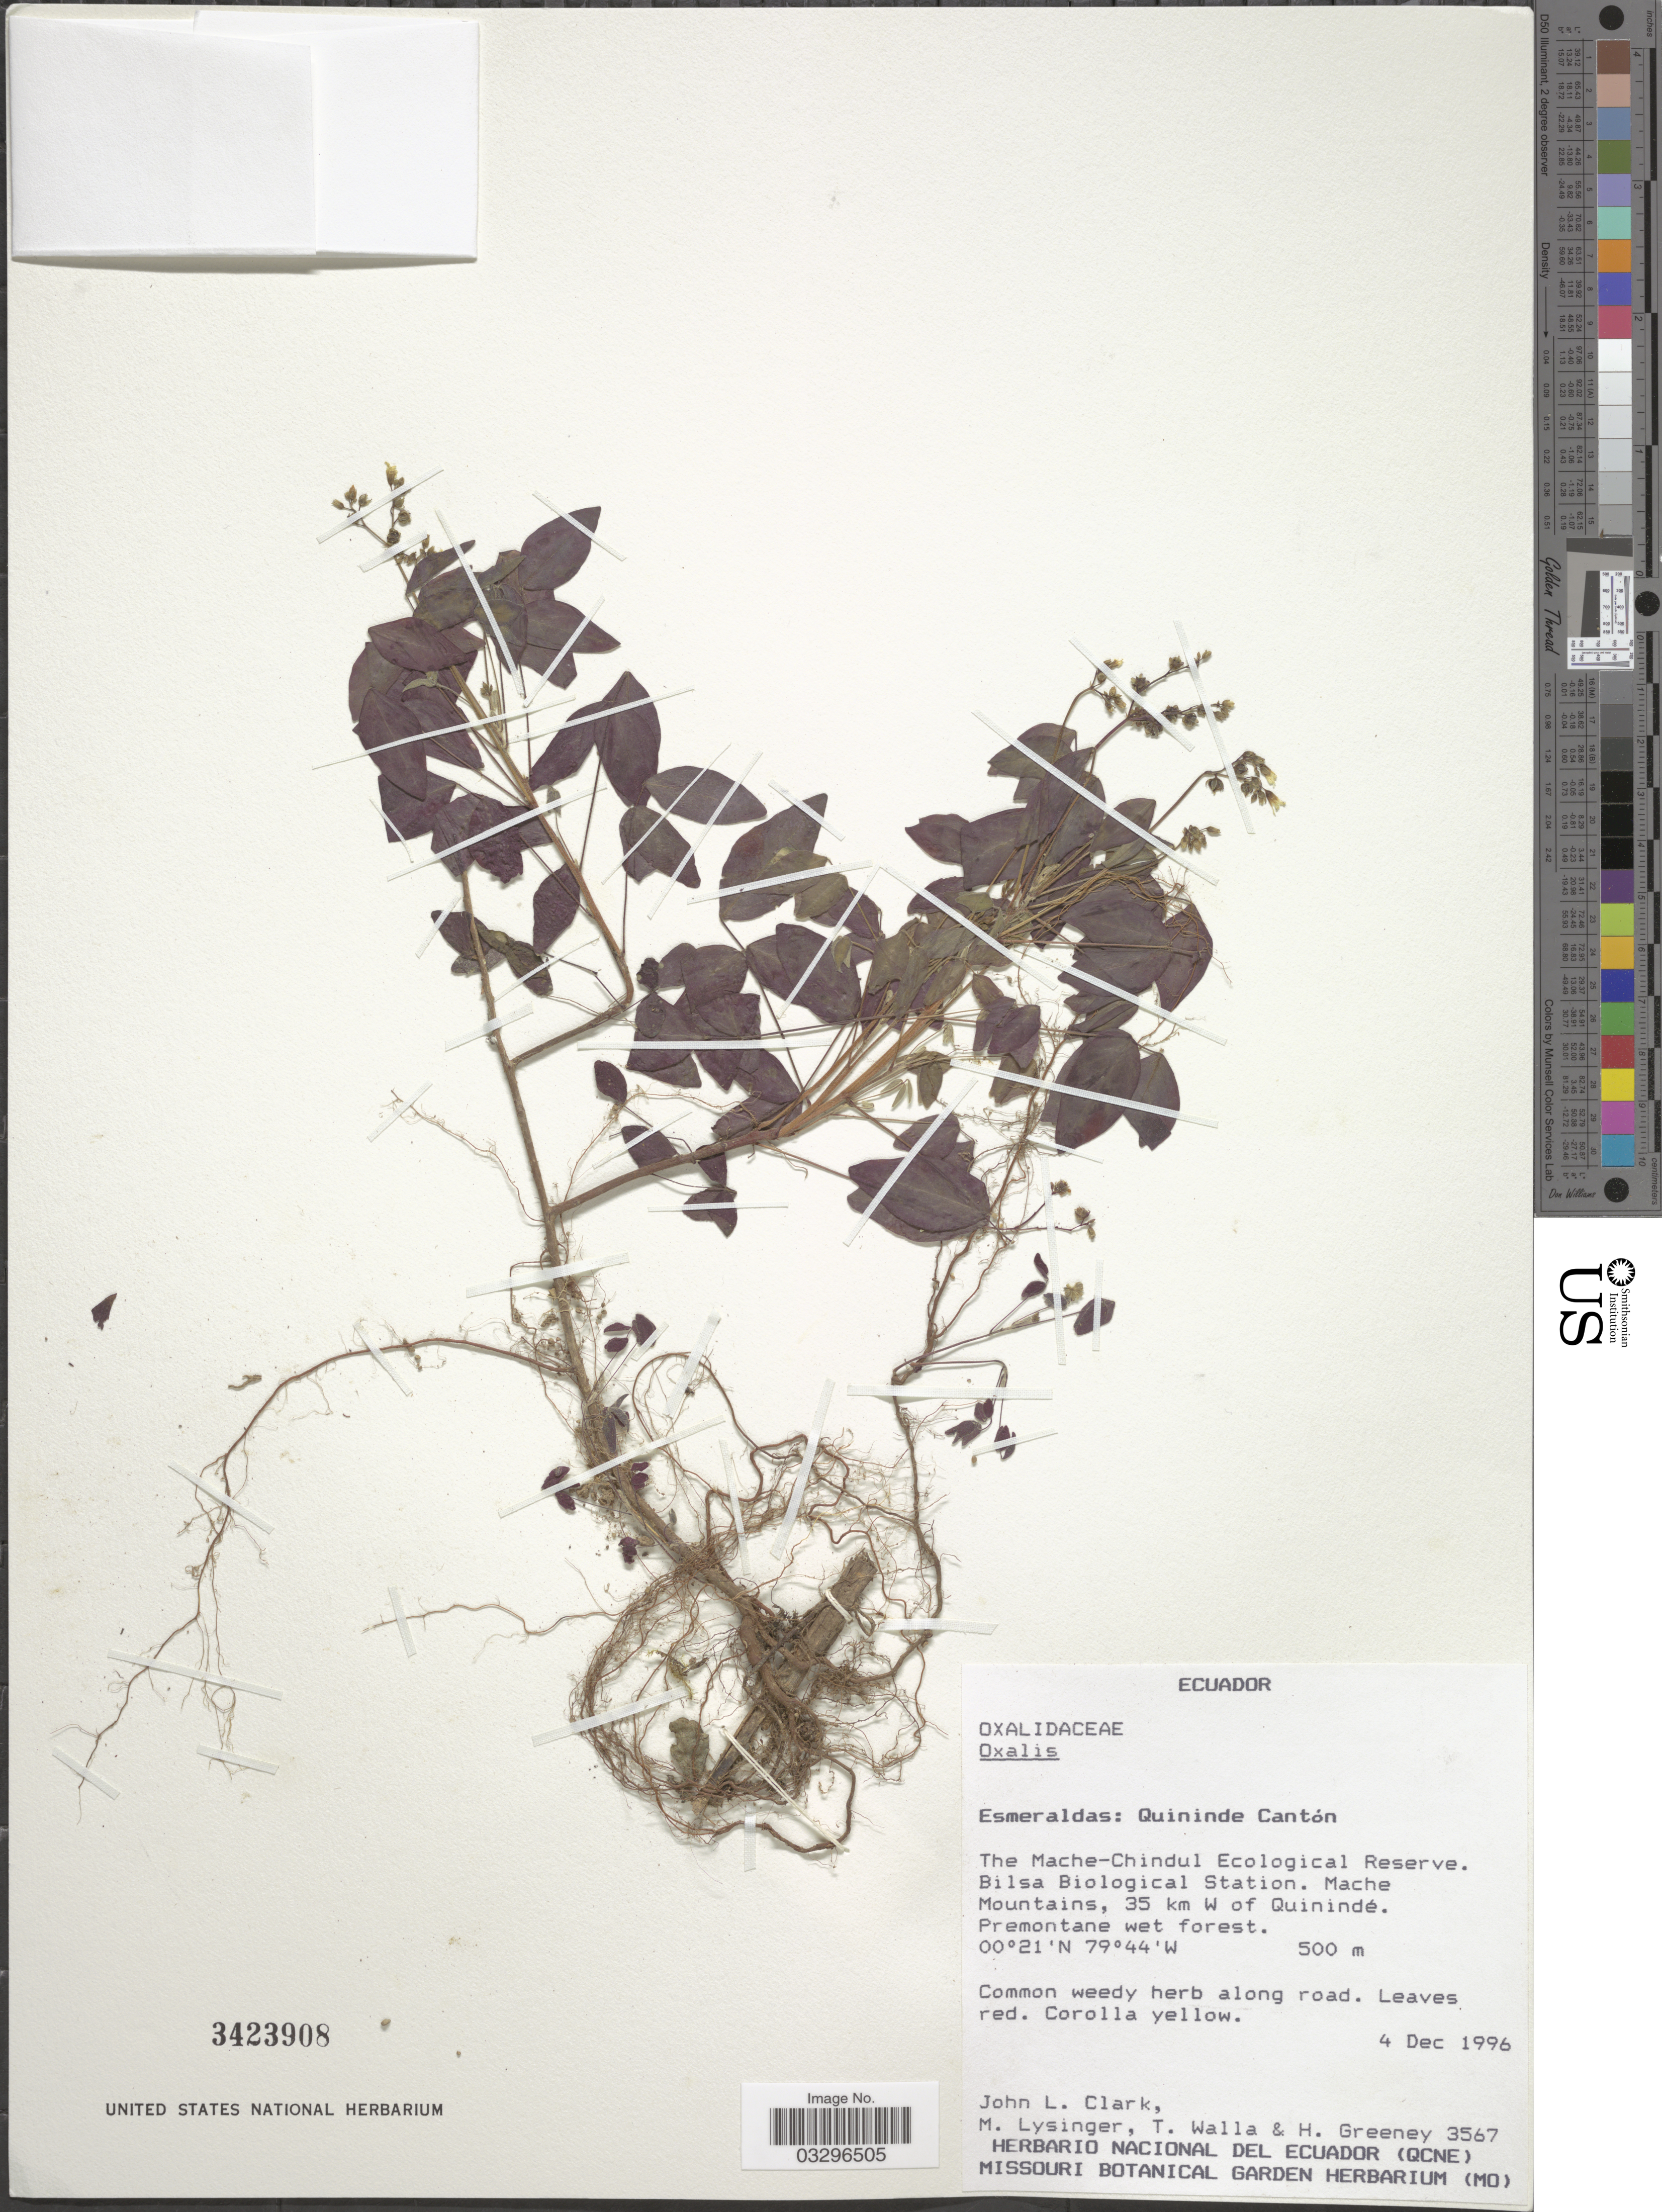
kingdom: Plantae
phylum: Tracheophyta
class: Magnoliopsida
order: Oxalidales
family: Oxalidaceae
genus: Oxalis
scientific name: Oxalis sp.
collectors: J. L. Clark, M. Lysinger, T. Walla & H. Greeney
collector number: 3567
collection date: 1996-12-04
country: Ecuador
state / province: Esmeraldas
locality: Quininde Cantón. The Mache-Chindul Ecological Reserve. Bilsa Biological Station. Mache Mountains, 35 km W of Quinindé.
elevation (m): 500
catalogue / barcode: US 3423908